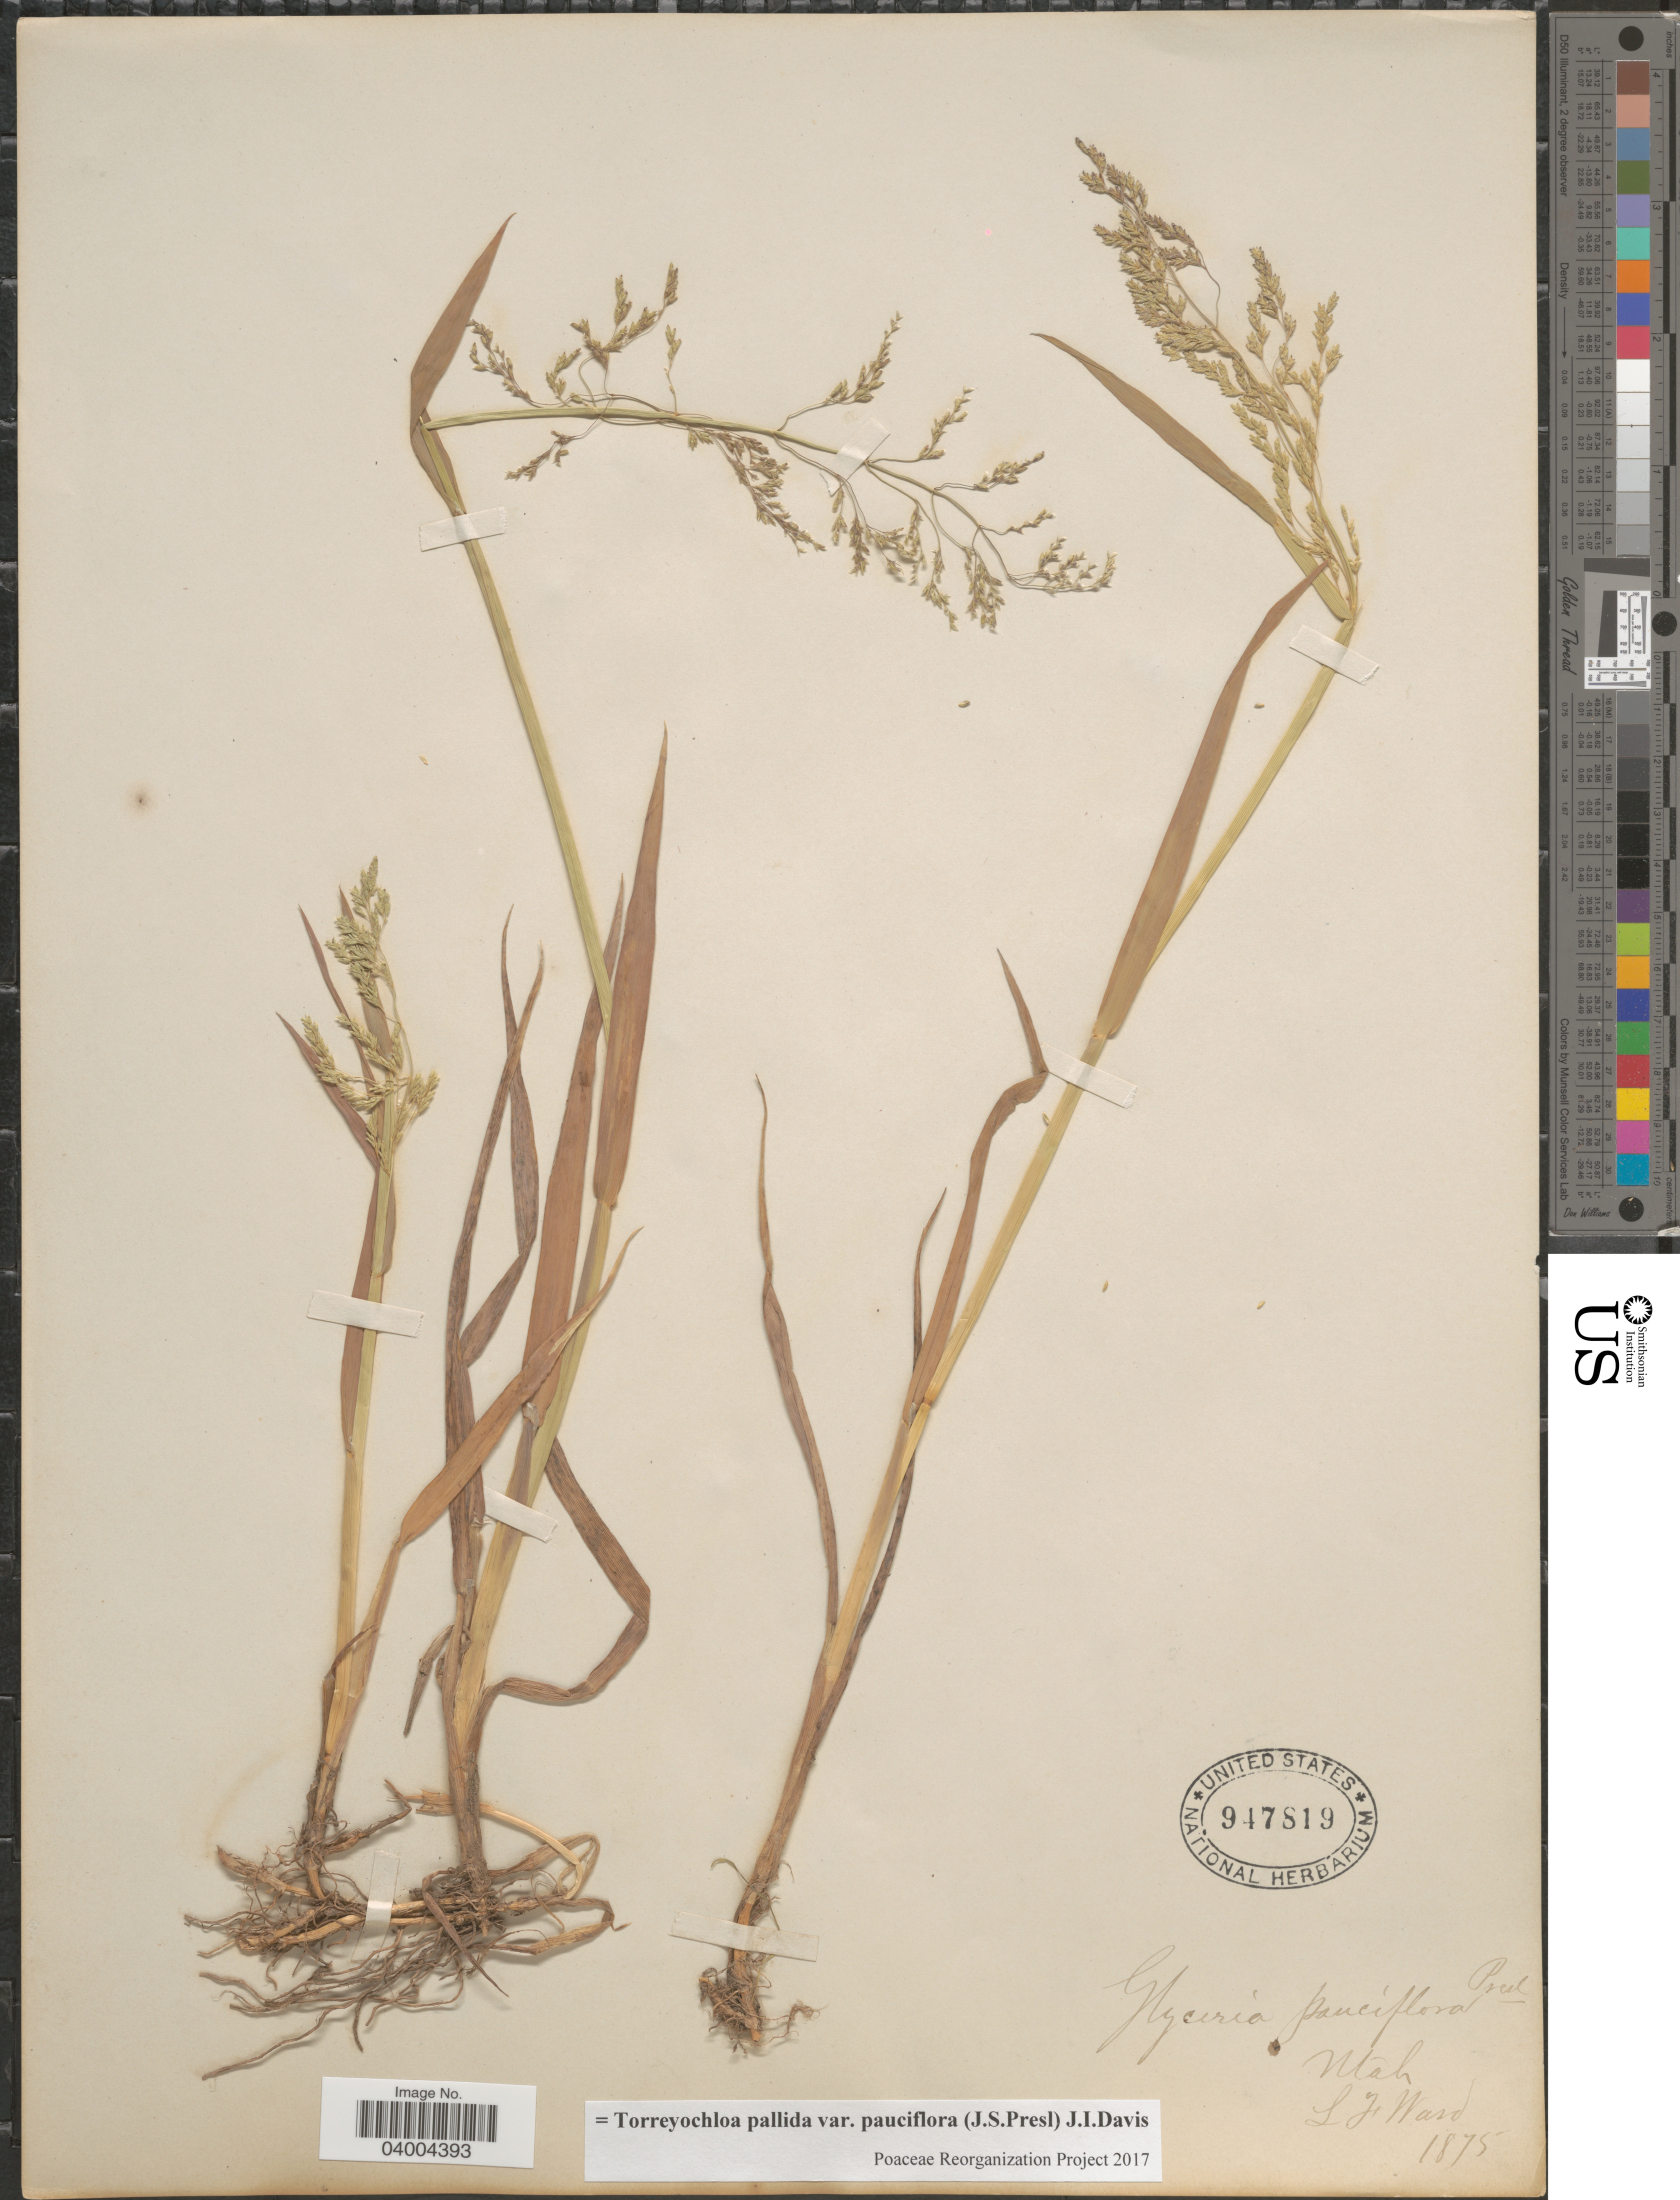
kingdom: Plantae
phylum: Tracheophyta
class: Liliopsida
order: Poales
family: Poaceae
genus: Torreyochloa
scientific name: Torreyochloa pallida var. pauciflora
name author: (J. Presl) J.I. Davis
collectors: L. Ward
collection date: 1875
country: United States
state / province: Utah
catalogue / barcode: US 947819